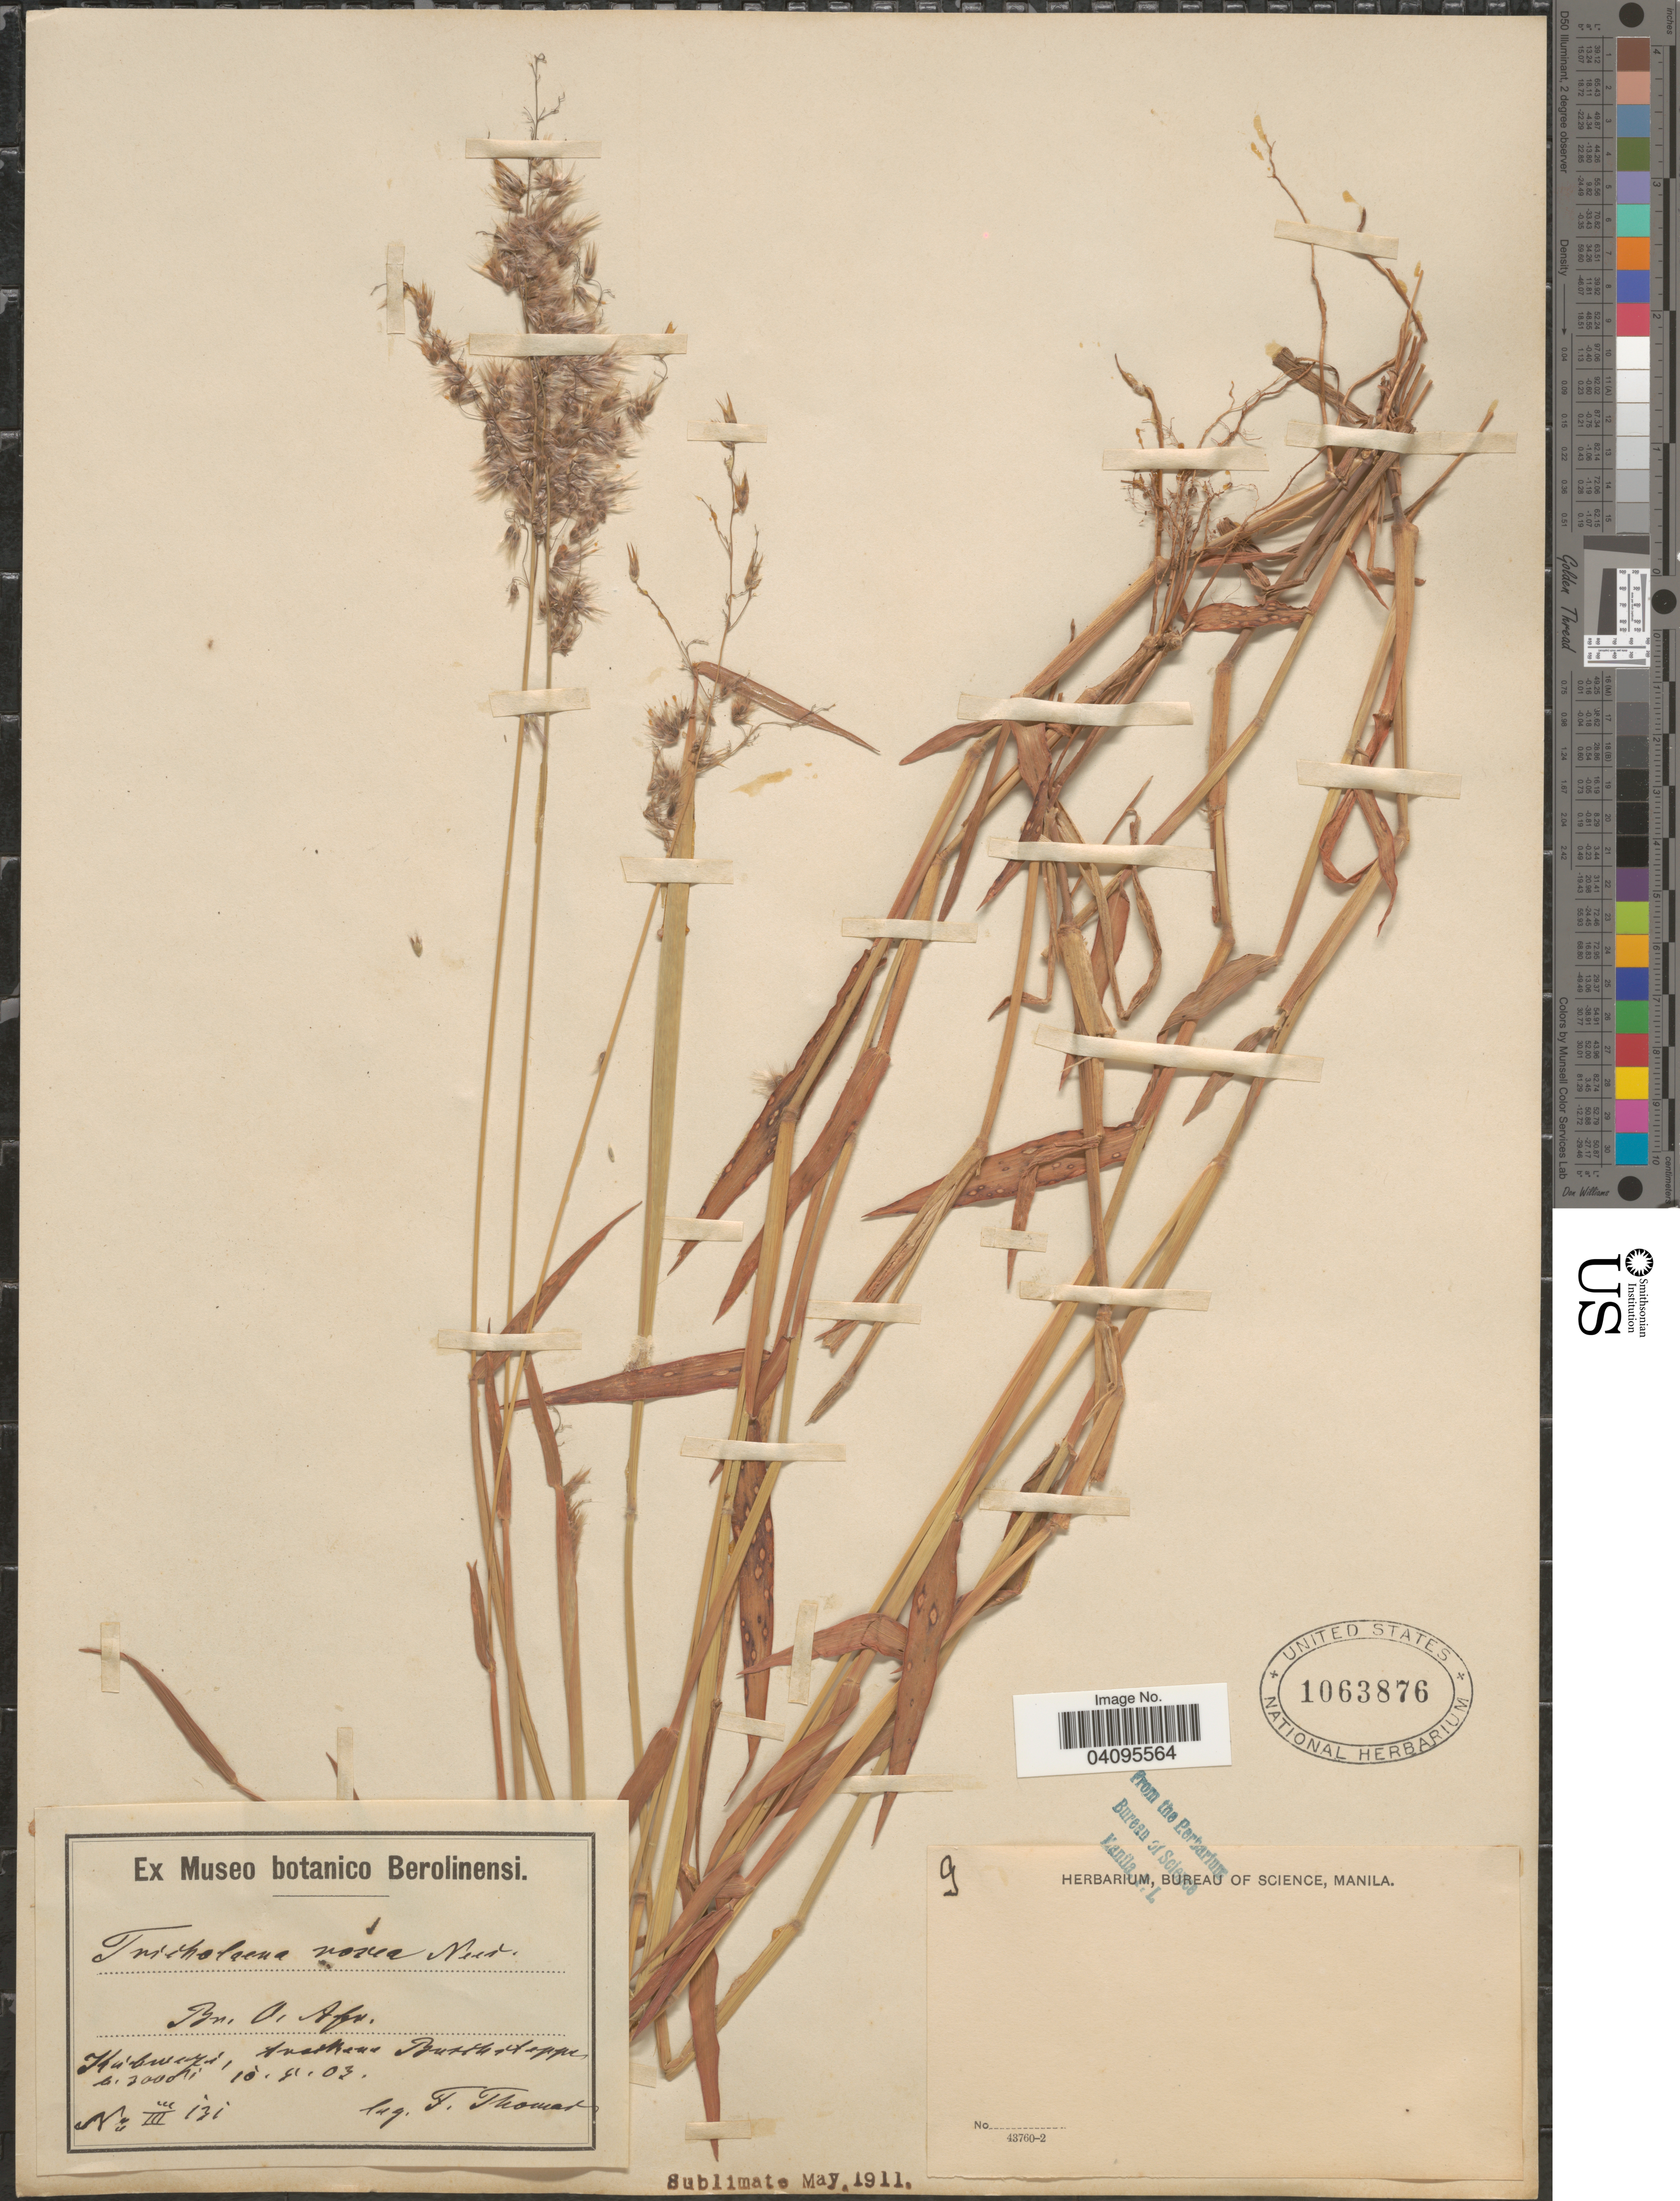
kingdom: Plantae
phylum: Tracheophyta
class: Liliopsida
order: Poales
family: Poaceae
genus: Melinis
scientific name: Melinis repens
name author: (Willd.) Zizka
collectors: T. Thomas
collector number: III131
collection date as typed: Transcribed d/m/y: 10/5/3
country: Kenya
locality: Br. O. Afr. Kibwezi, trockene Buschsteppe.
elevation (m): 914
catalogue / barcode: US 1063876